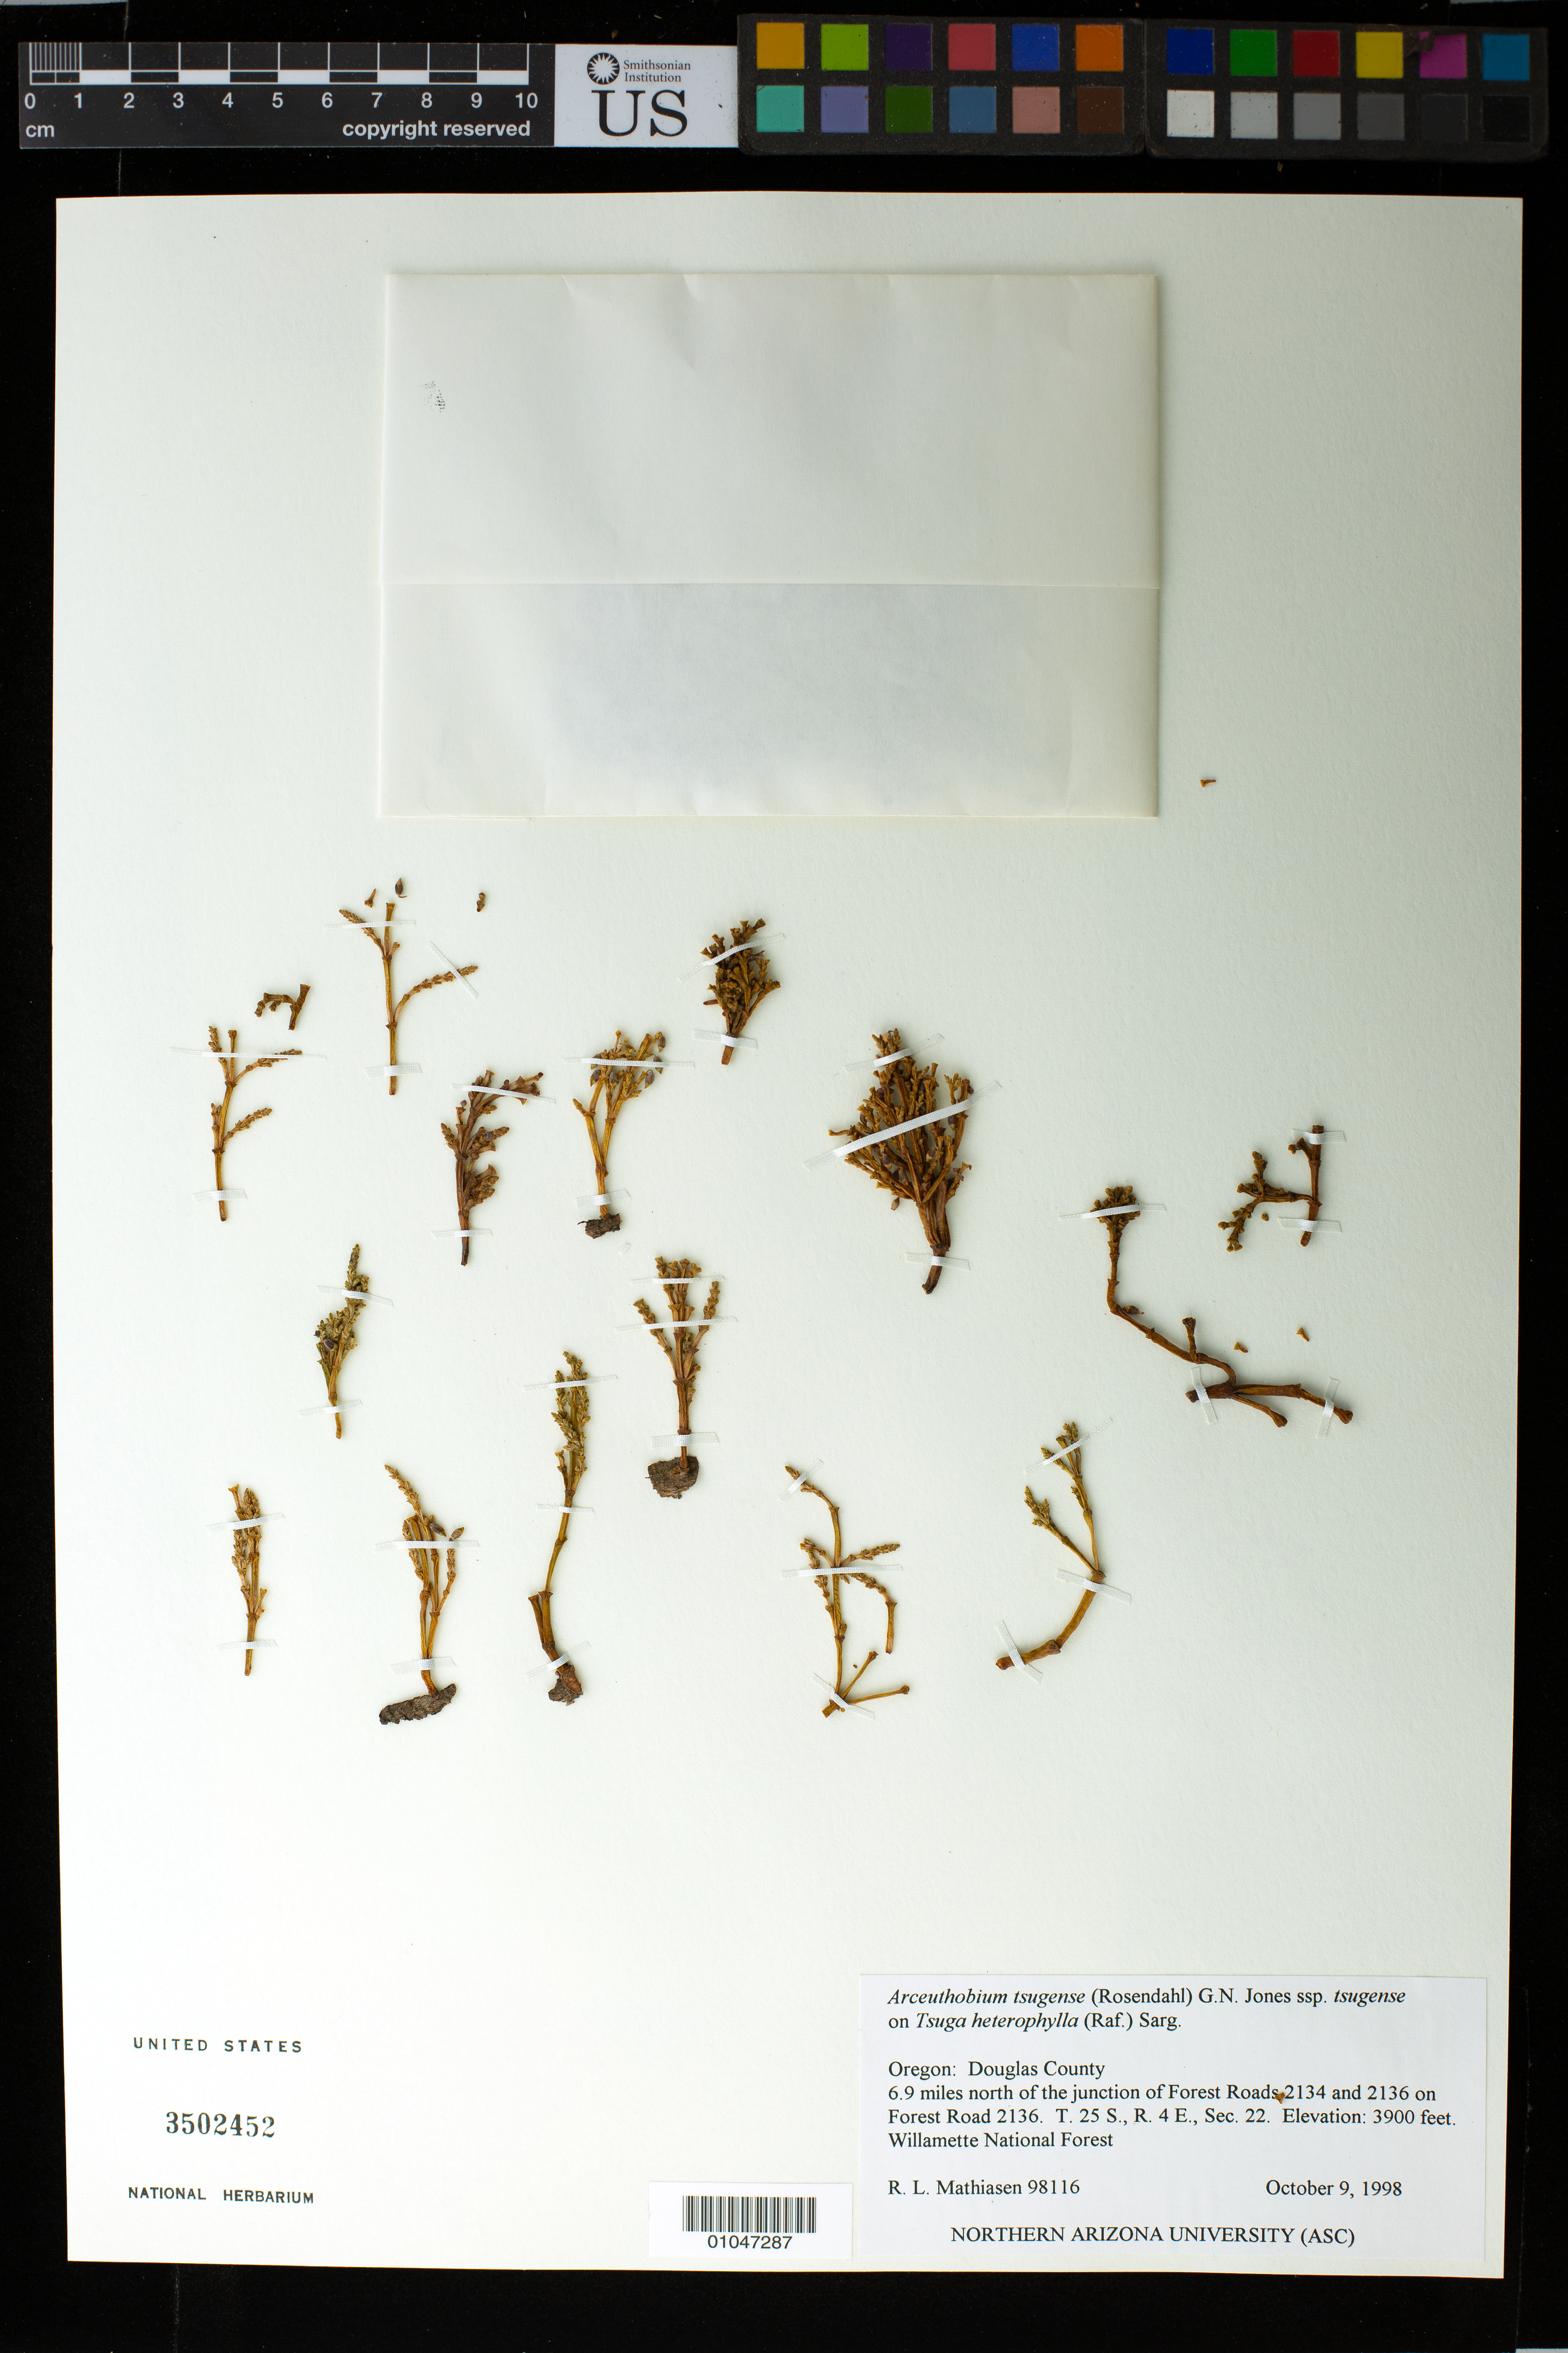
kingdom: Plantae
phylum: Tracheophyta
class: Magnoliopsida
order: Santalales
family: Viscaceae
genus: Arceuthobium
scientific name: Arceuthobium tsugense subsp. tsugense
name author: (Rosend.) G.N. Jones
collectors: R. Mathiasen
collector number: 98116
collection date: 1998-10-09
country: United States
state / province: Oregon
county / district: Douglas County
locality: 6.9 miles north of the junction of Forest Roads 2134 and 2136 on Forest Road 2136, Willamette National Forest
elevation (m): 1189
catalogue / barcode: US 3502452